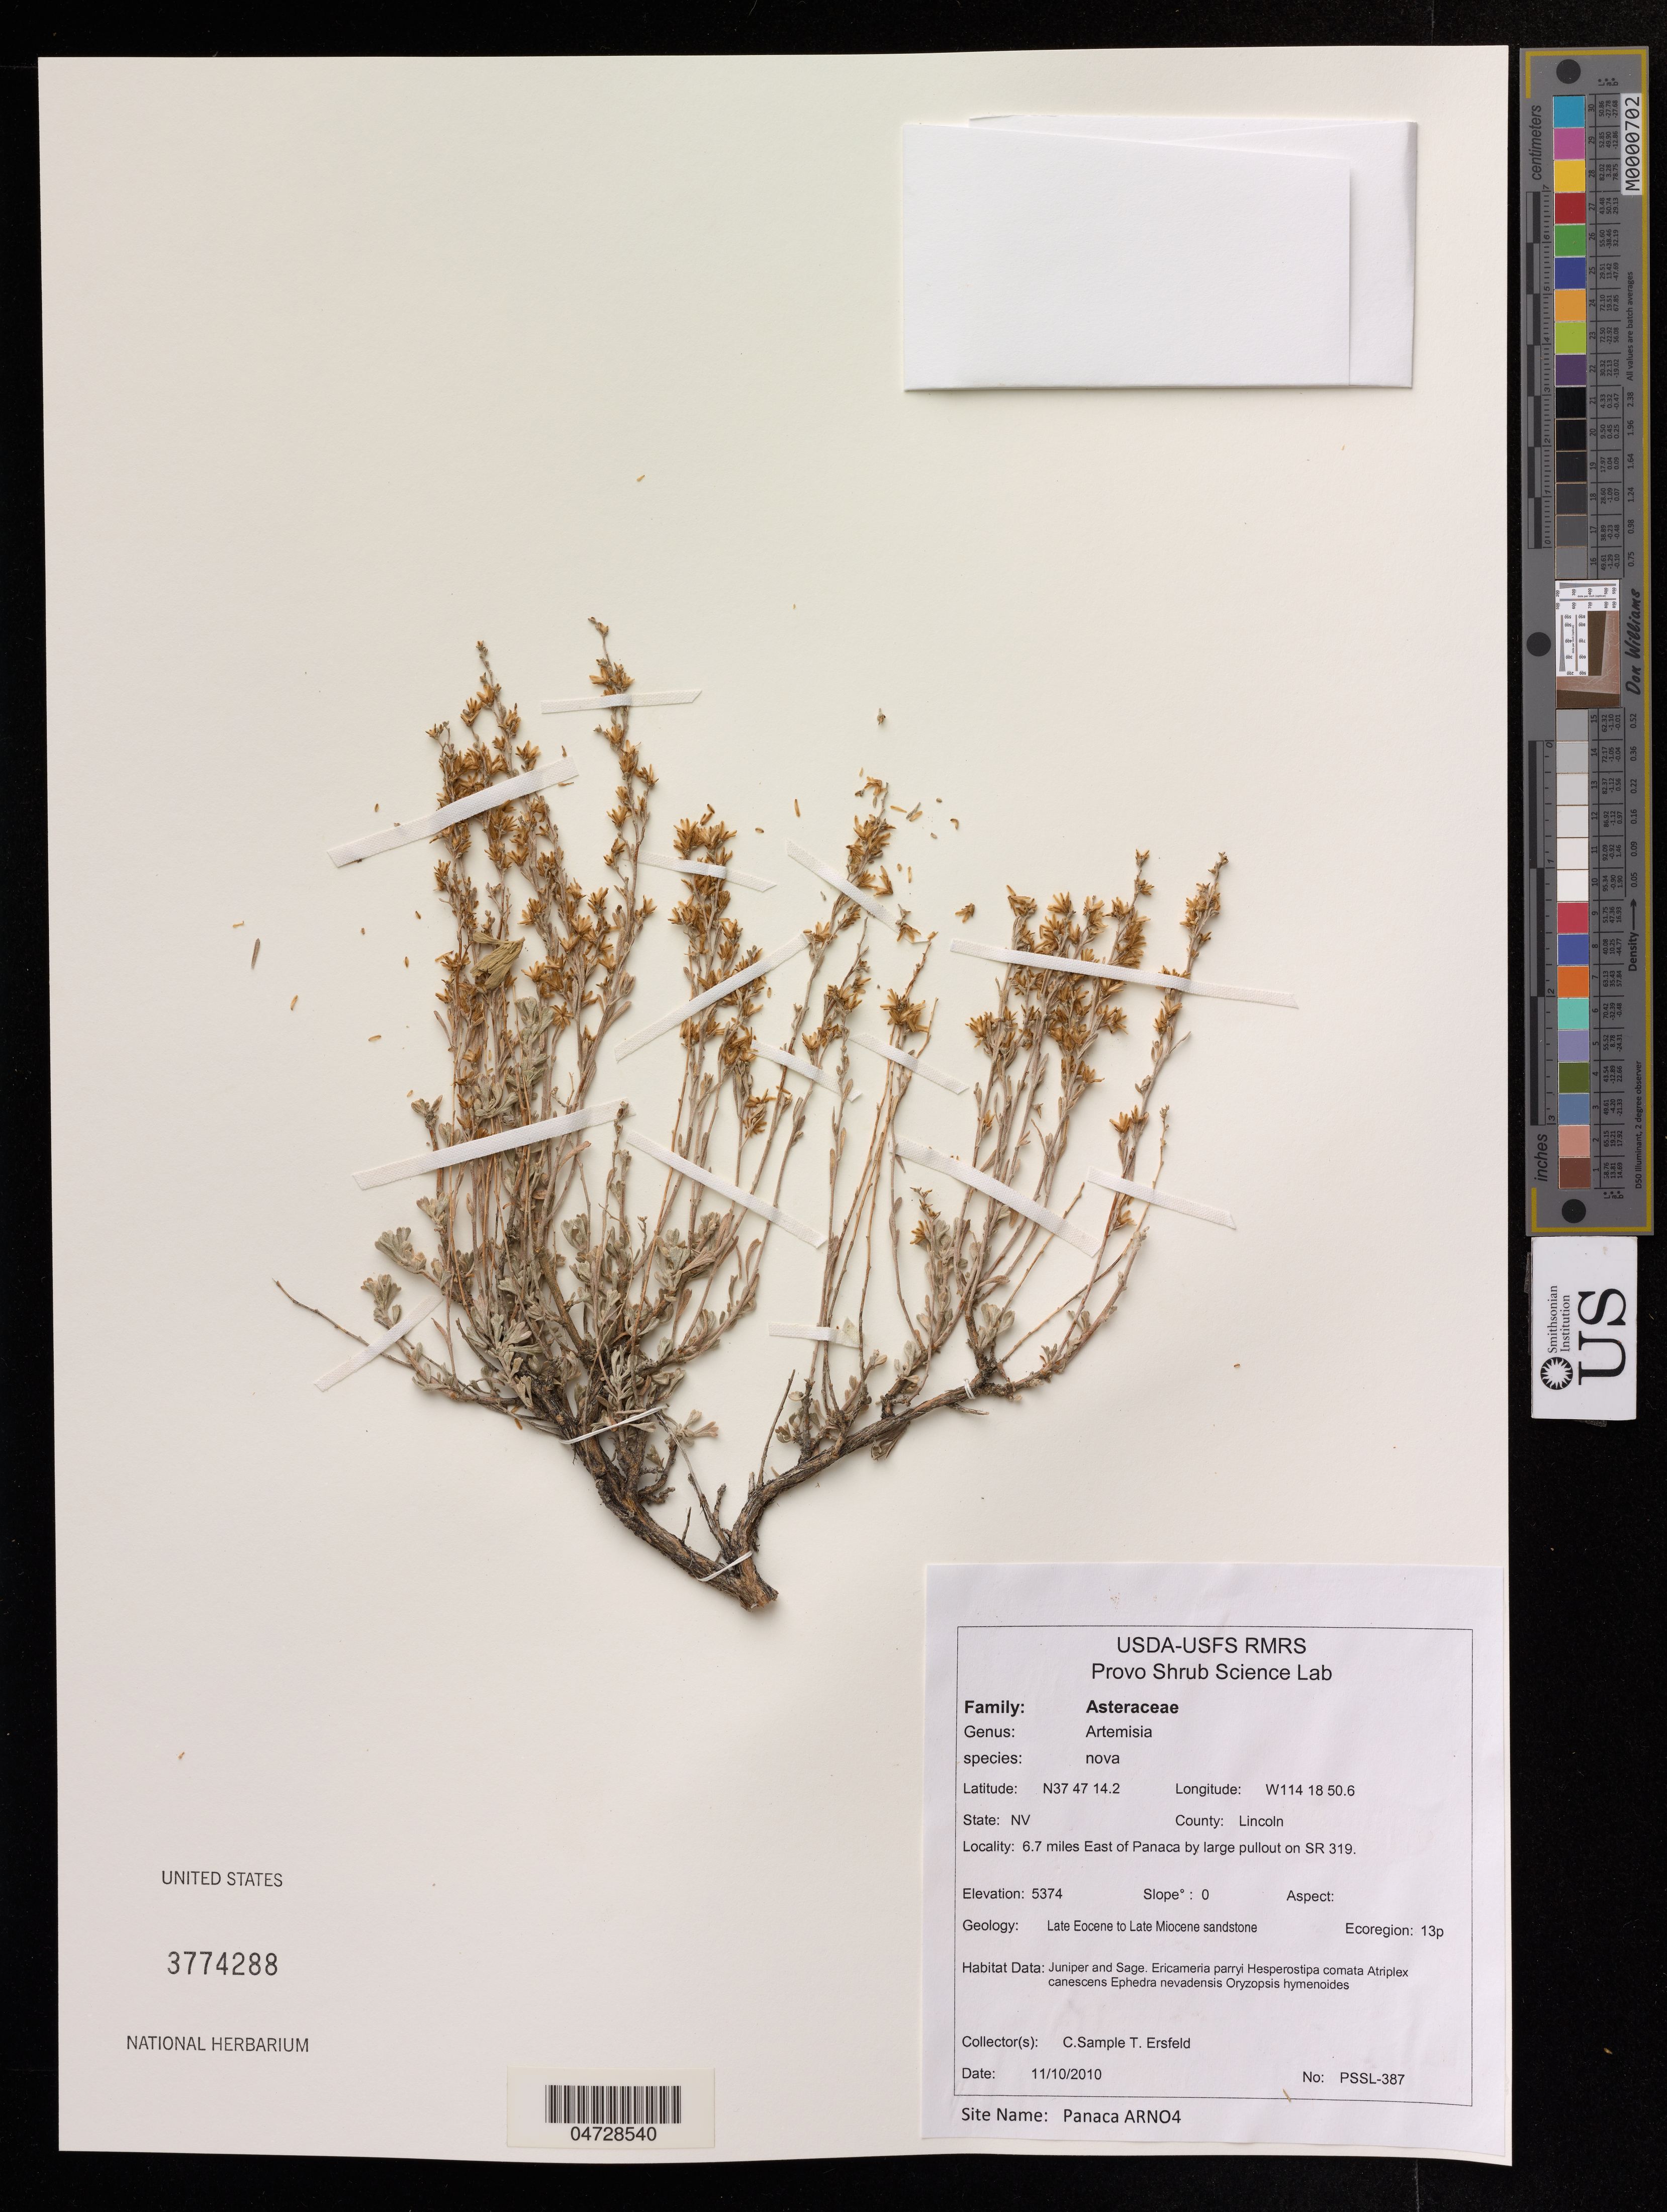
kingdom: Plantae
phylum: Tracheophyta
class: Magnoliopsida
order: Asterales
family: Asteraceae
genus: Artemisia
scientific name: Artemisia nova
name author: A. Nelson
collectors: C. Sample & T. Ersfeld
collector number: PSSL-387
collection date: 2010-11-10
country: United States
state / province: Nevada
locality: Lincoln, 6.7 miles East of Panaca by large pullout on SR 319.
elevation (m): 1638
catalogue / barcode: US 3774288